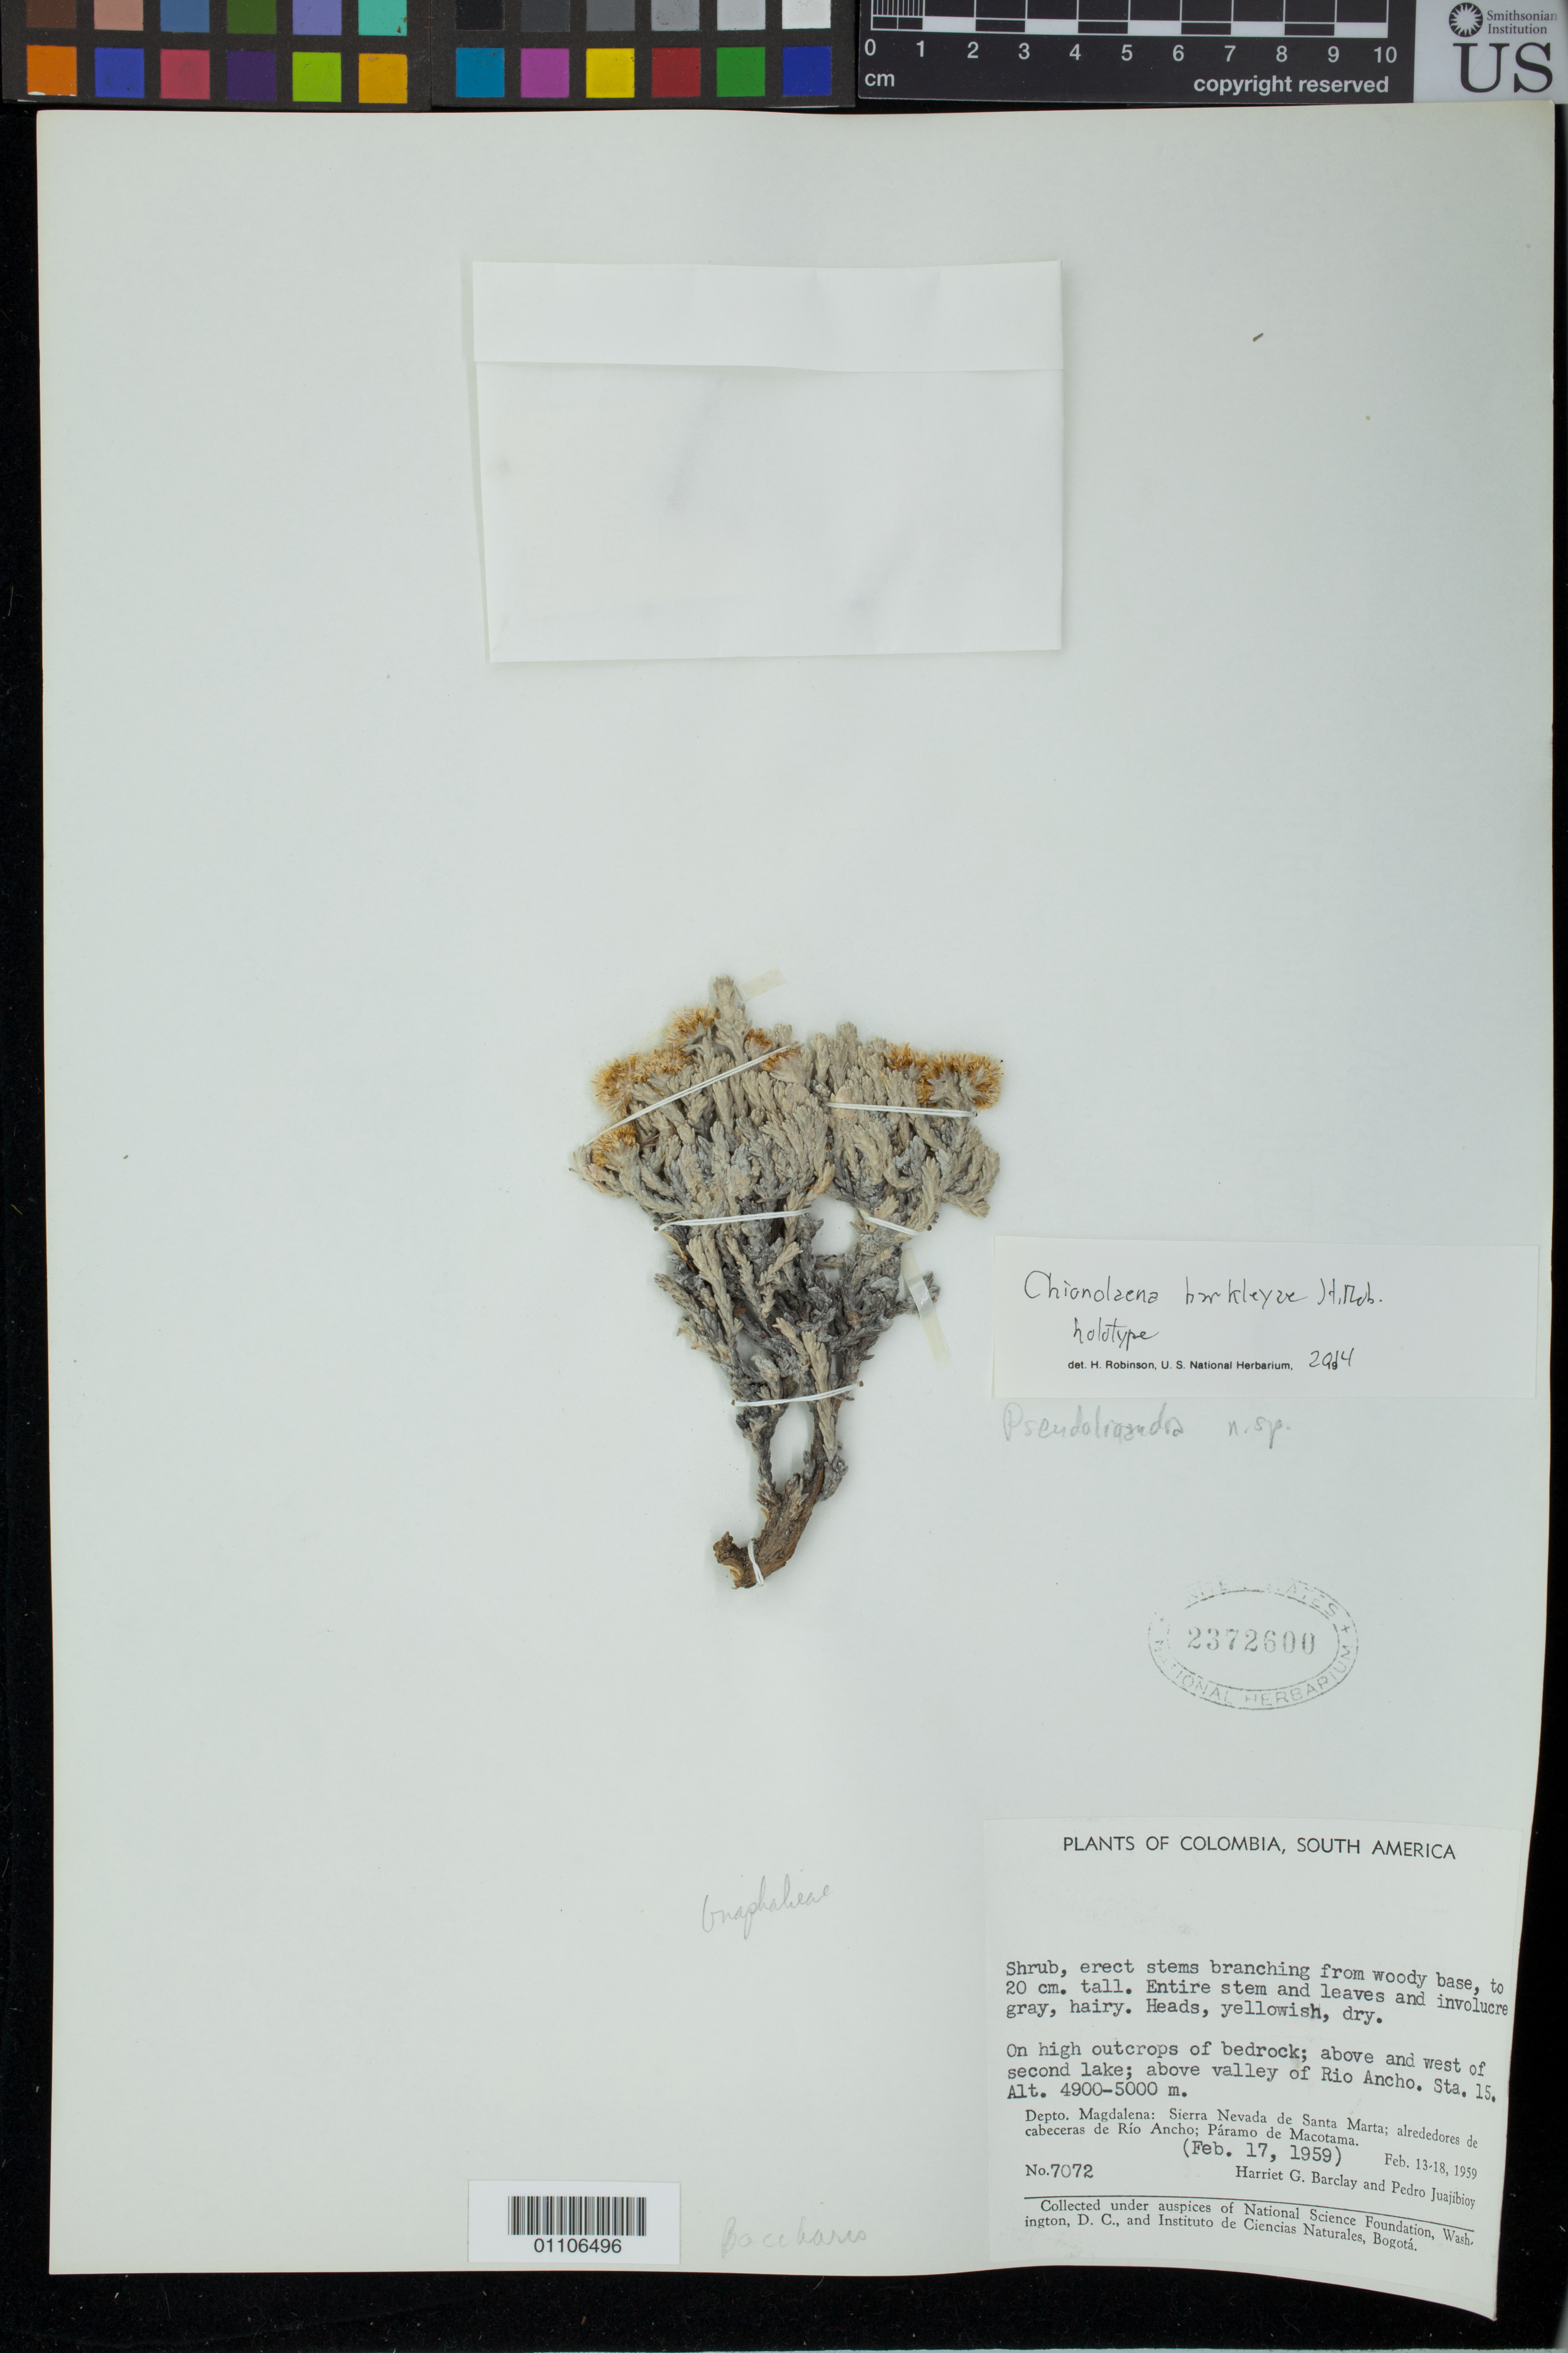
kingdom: Plantae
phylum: Tracheophyta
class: Magnoliopsida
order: Asterales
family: Asteraceae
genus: Chionolaena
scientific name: Chionolaena barclayae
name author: H. Rob.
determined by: Robinson, Harold E., (US)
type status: Holotype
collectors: H. G. Barclay & P. Juajibioy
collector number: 7072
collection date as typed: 17 Feb 1959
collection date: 1959-02-17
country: Colombia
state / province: Magdalena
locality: Depto. Magdalena: Sierra Nevada de Santa Marta; alrededores de cabeceras de Río Ancho; Páramo de Macotama. Above and west of second lake; above valley of Rio Ancho. Sta. 15.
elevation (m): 4900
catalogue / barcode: US 2372600